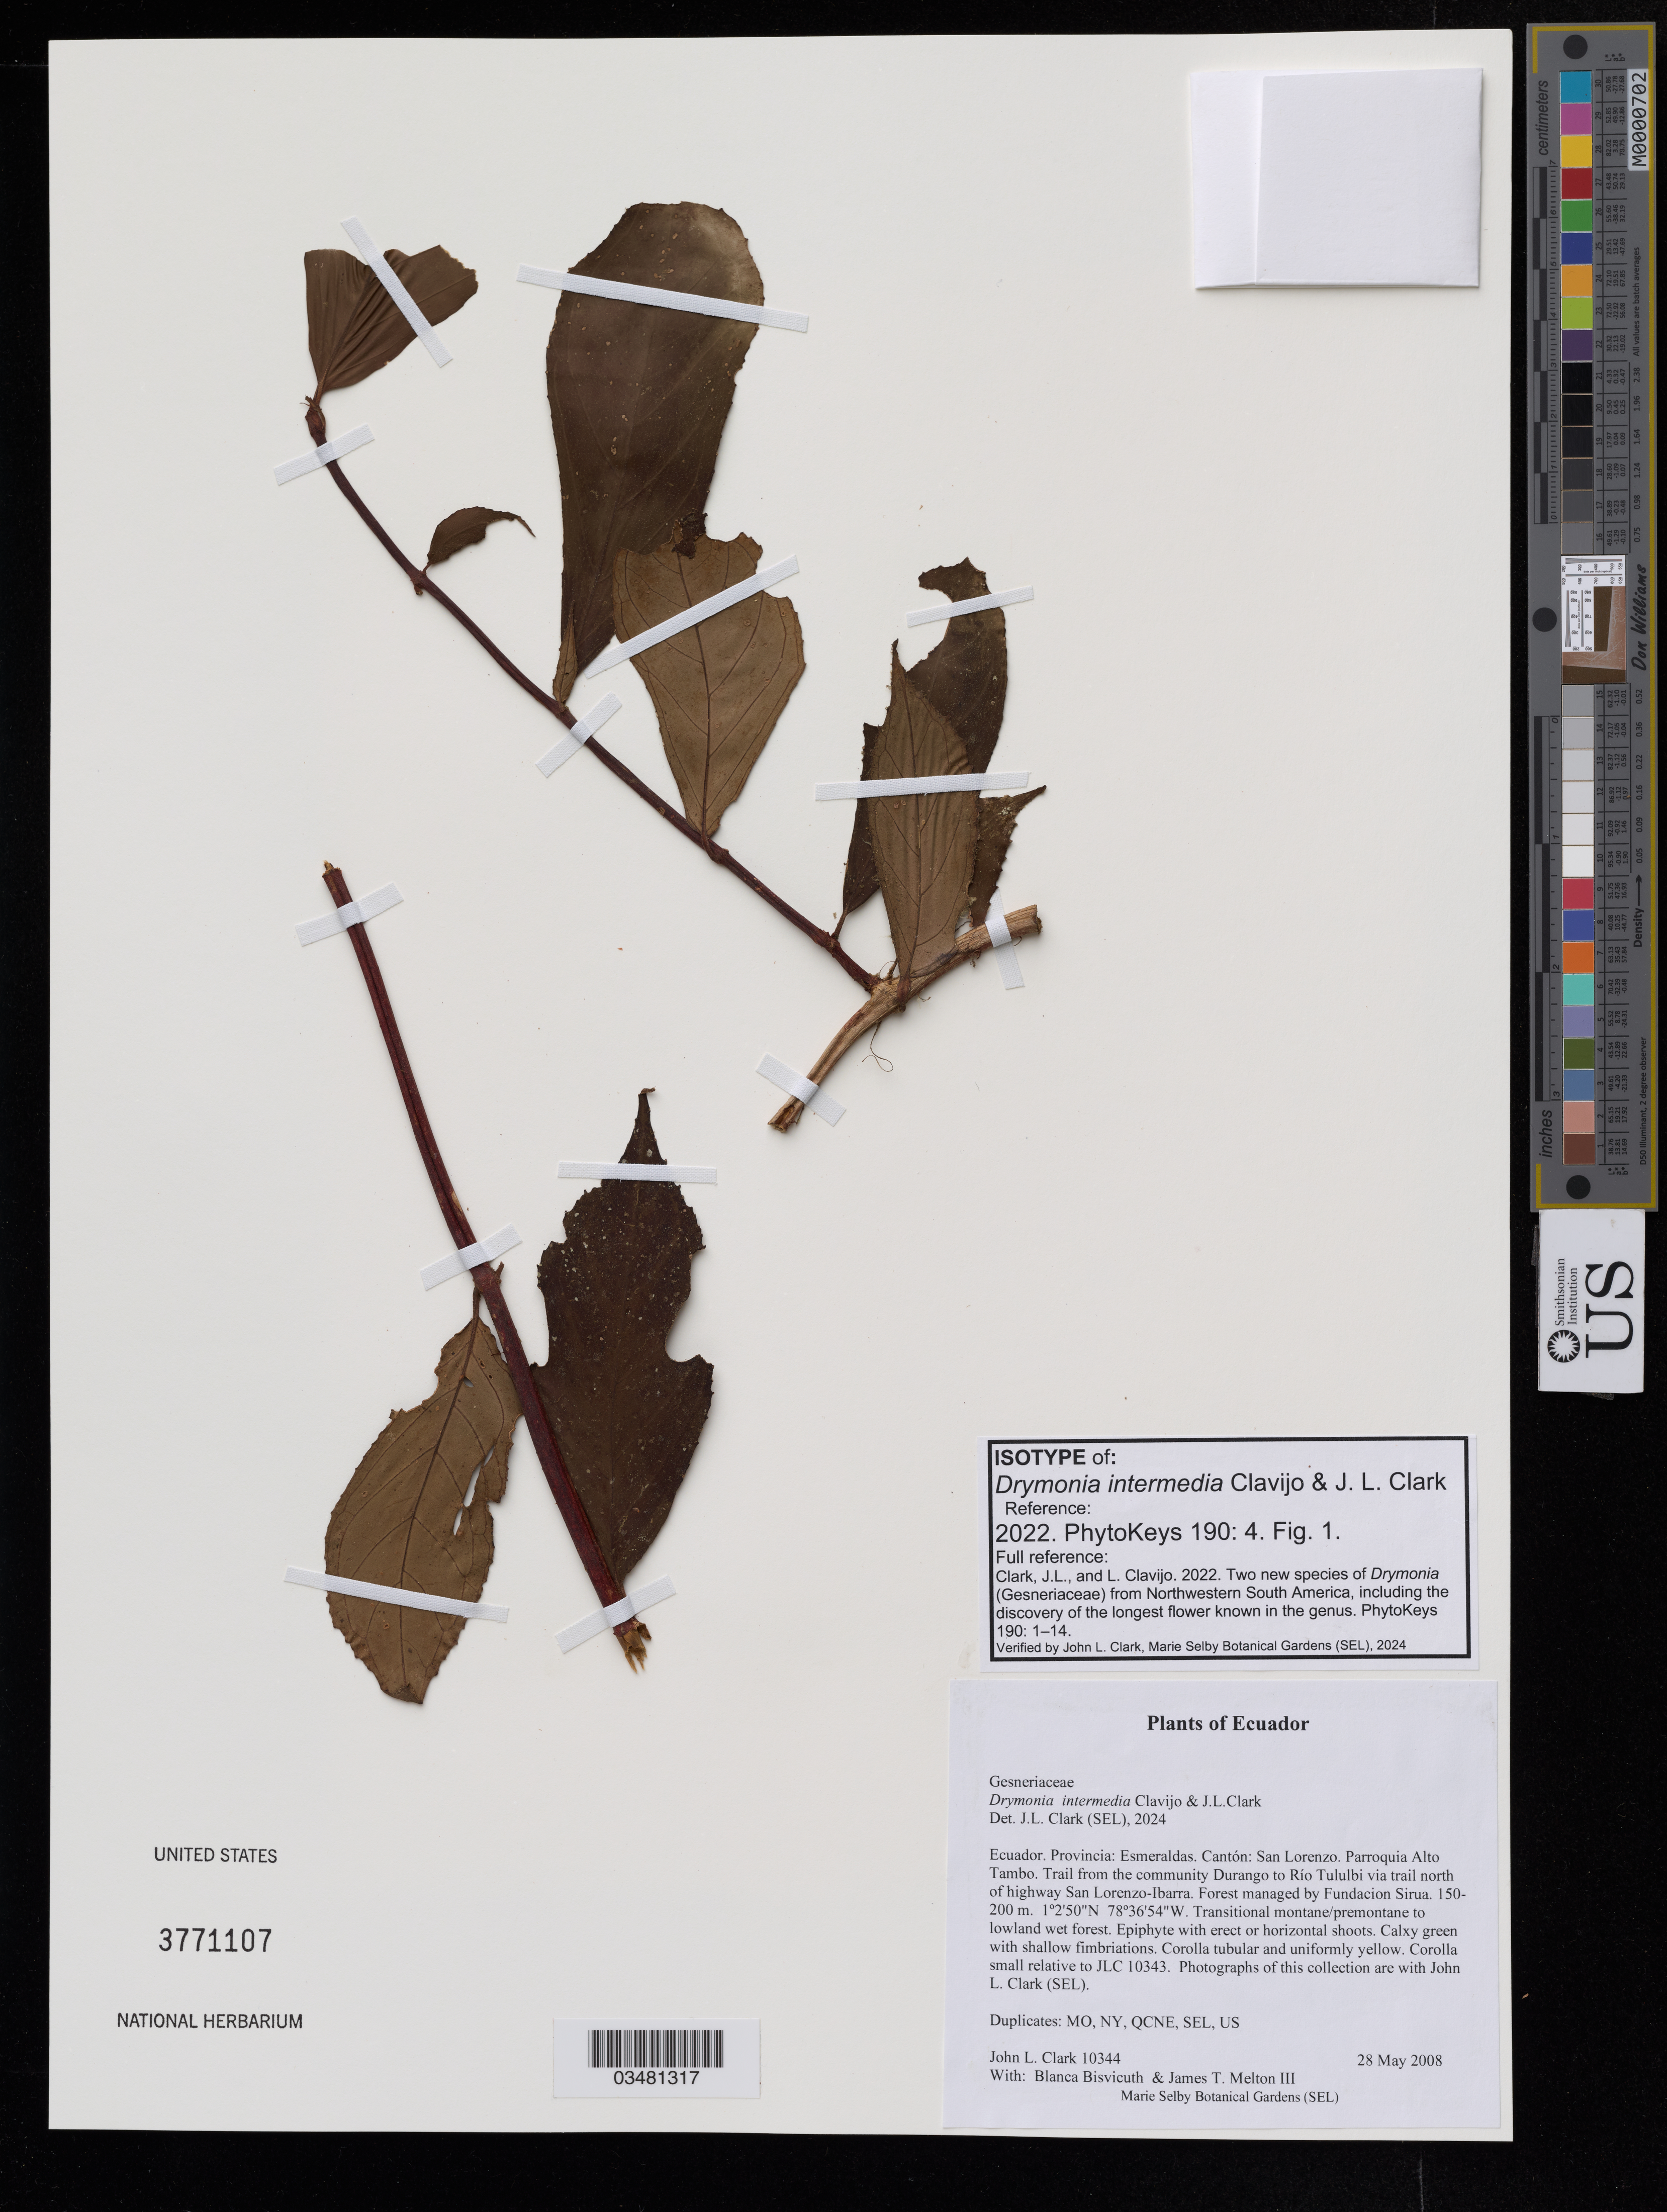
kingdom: Plantae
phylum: Tracheophyta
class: Magnoliopsida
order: Lamiales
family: Gesneriaceae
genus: Drymonia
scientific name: Drymonia intermedia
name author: Clavijo & J.L. Clark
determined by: Clark, John L., (UNITED STATES)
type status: Isotype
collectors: J. L. Clark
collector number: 10344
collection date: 2008-05-28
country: Ecuador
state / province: Esmeraldas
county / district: San Lorenzo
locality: Parroquia Alto Tambo. Trail from community Durango to Rio Tu;ubi via trail norht of highway San Lorenzo-Ibarra.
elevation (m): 200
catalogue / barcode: US 3771107